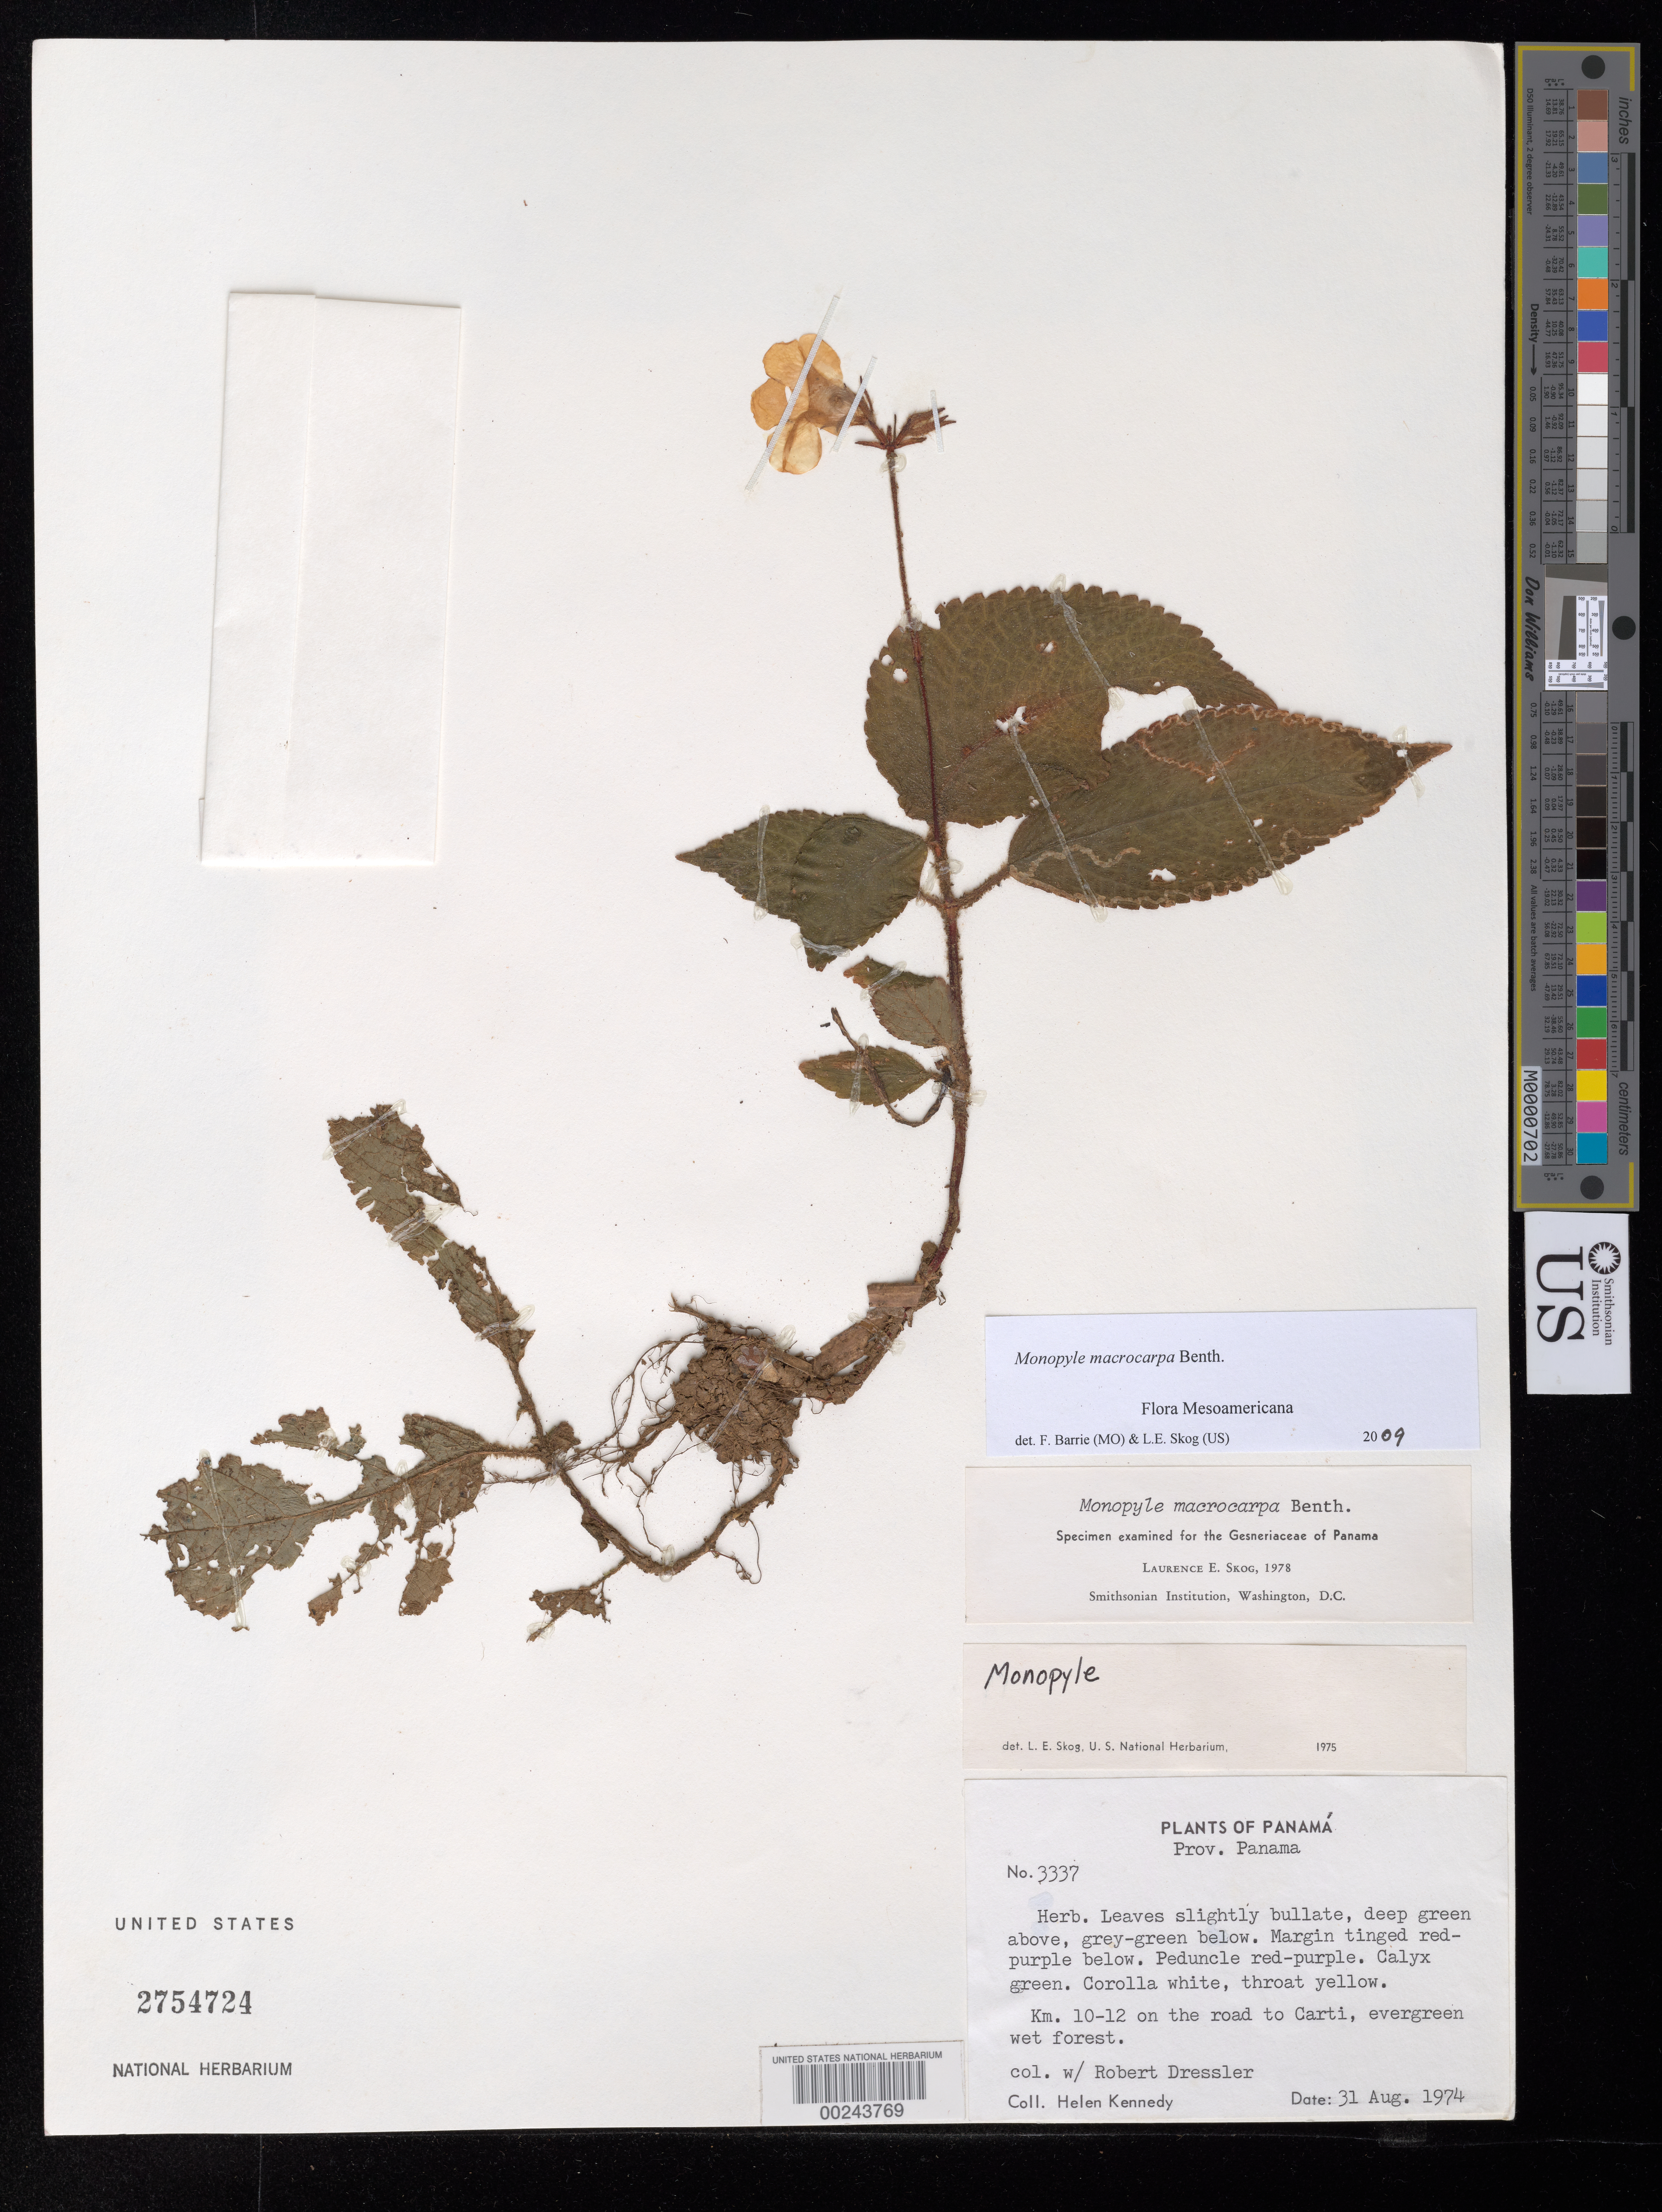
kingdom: Plantae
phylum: Tracheophyta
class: Magnoliopsida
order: Lamiales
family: Gesneriaceae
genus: Monopyle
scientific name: Monopyle macrocarpa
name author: Benth.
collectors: H. Kennedy & R. Dressler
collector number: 3337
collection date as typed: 31 Aug 1974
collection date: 1974-08-31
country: Panama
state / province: Panamá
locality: Km 10-12 on the road to Carti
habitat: Evergreen wet forest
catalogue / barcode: US 2754724